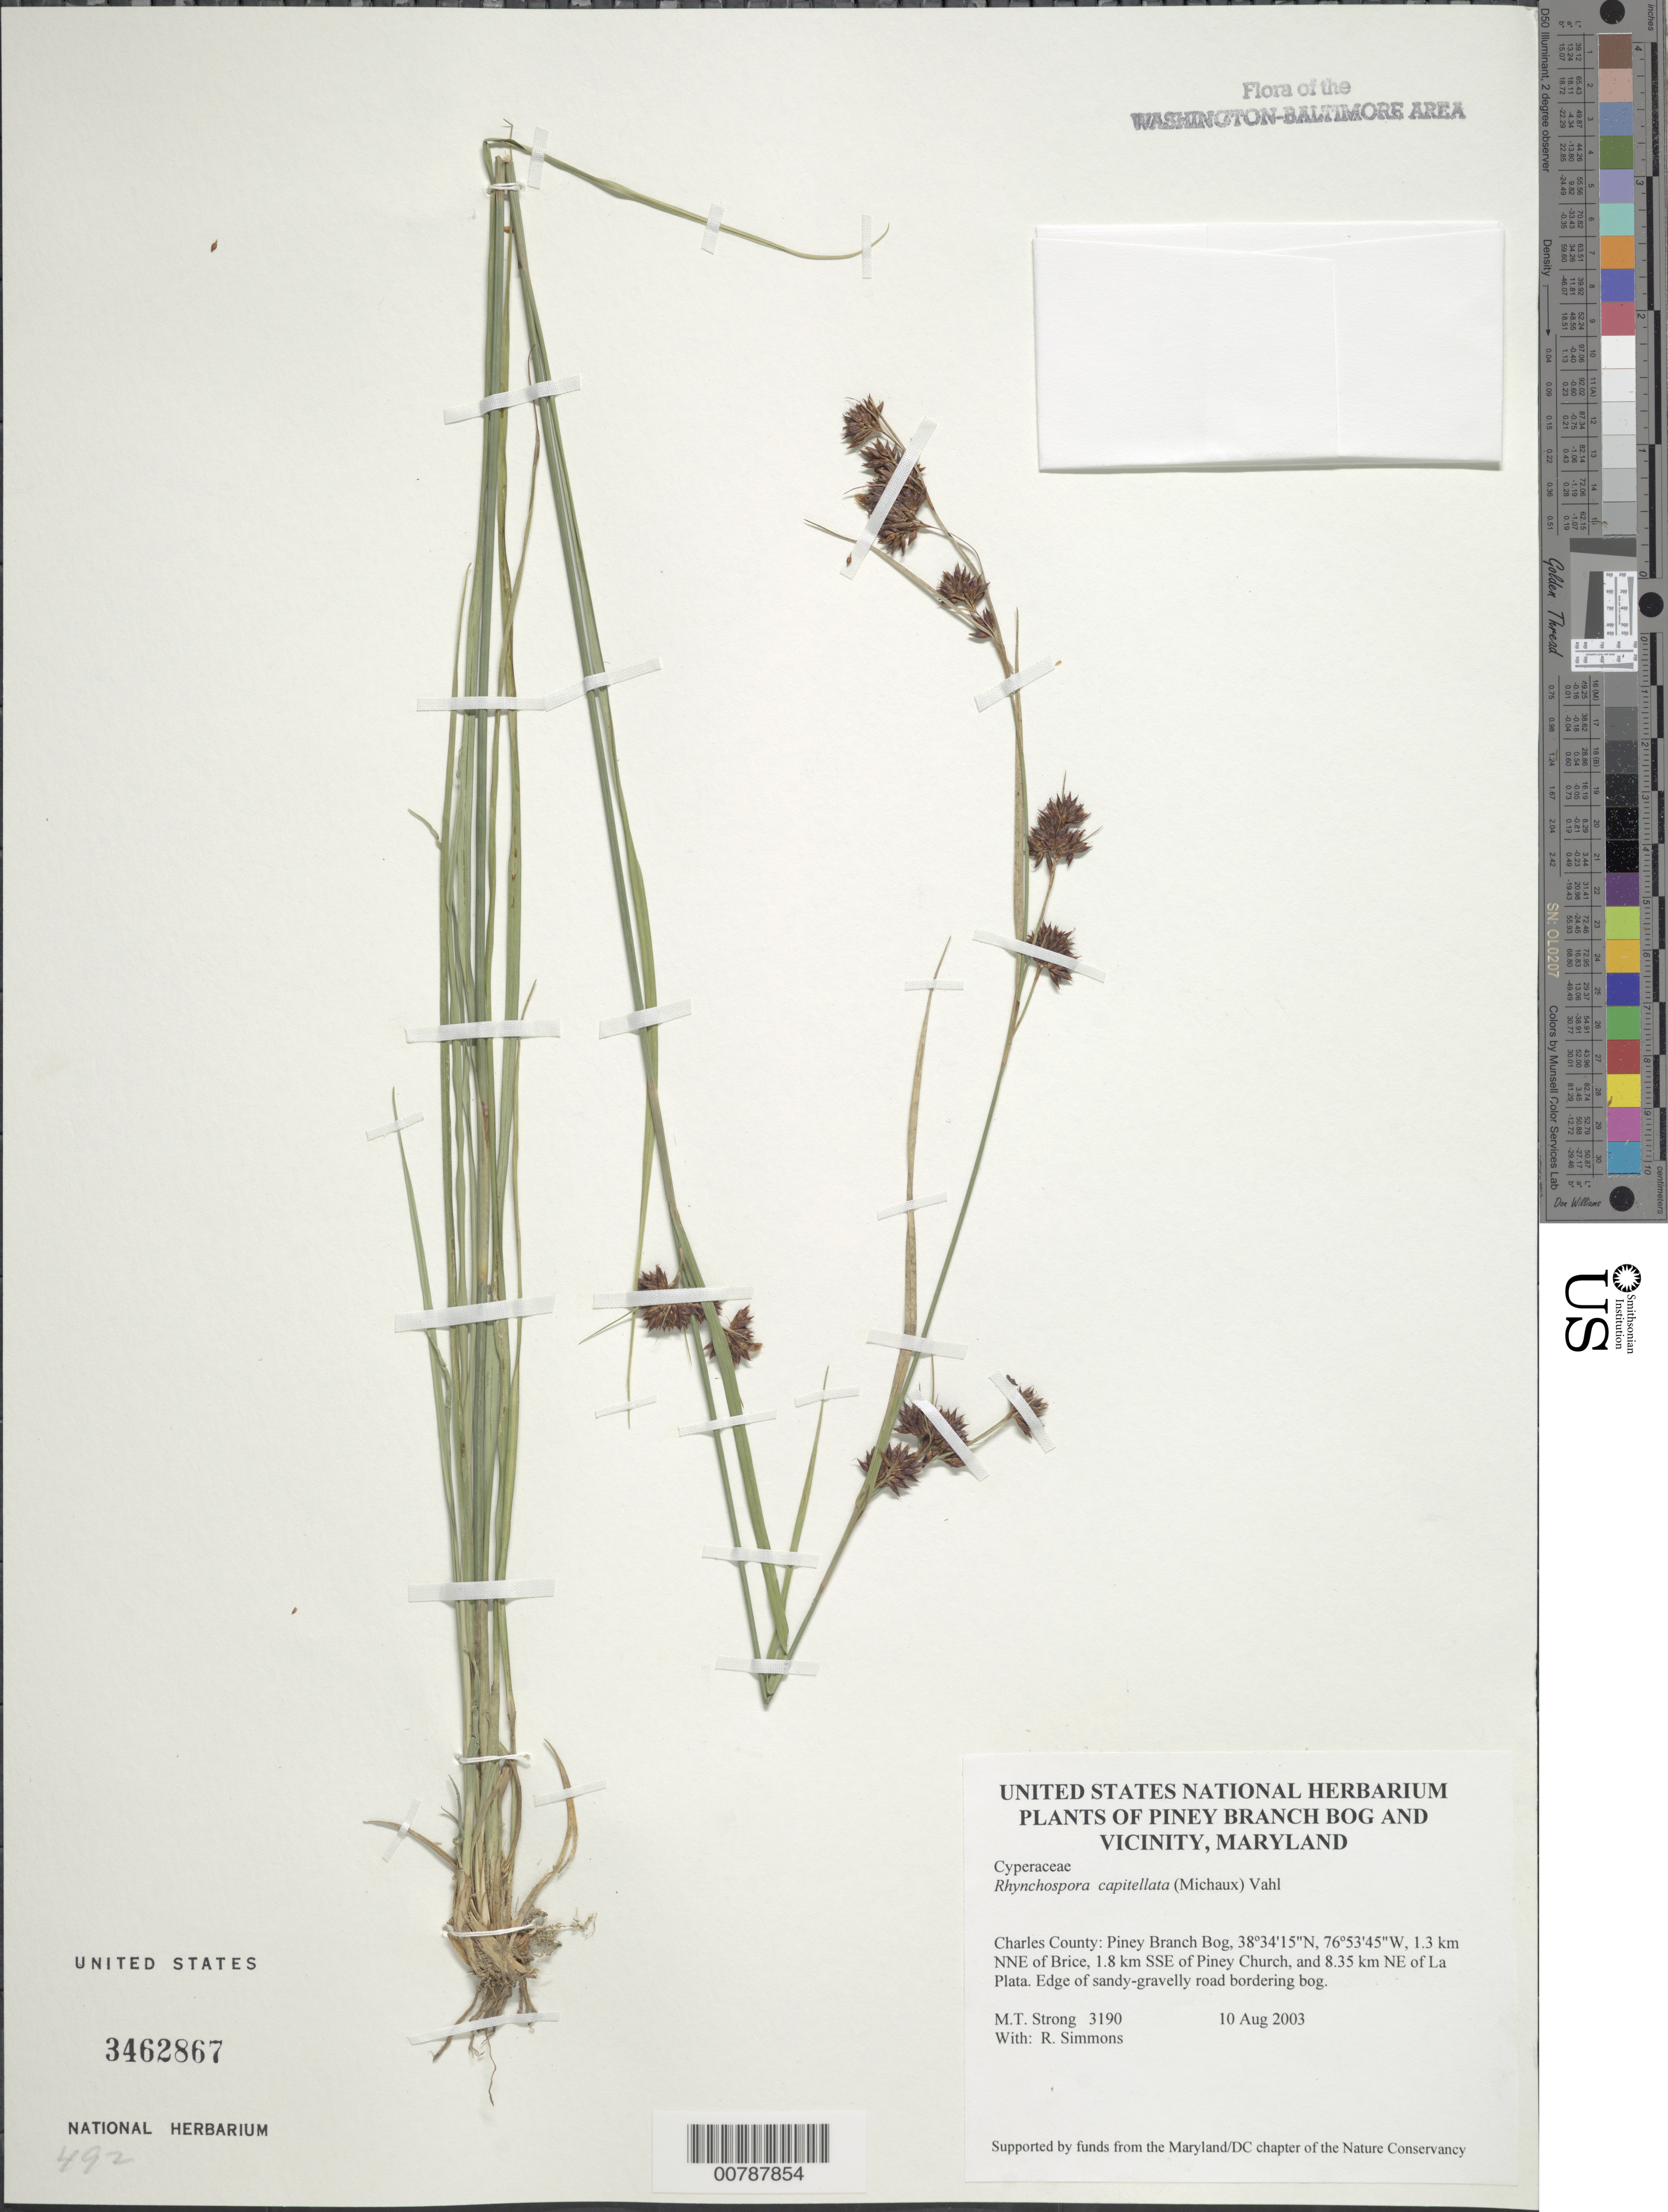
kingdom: Plantae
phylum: Tracheophyta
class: Liliopsida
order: Poales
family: Cyperaceae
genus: Rhynchospora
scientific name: Rhynchospora capitellata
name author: (Michx.) Vahl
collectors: M. T. Strong & R. H. Simmons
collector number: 3190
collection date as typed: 10 Aug 2003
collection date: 2003-08-10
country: United States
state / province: Maryland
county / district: Charles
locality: Piney Branch Bog, 1.3 km NNE of Brice, 1.8 km SSE of Piney Church, and 8.35 km NE of La Plata.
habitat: Edge of sandy-gravelly road bordering bog.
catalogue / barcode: US 3462867